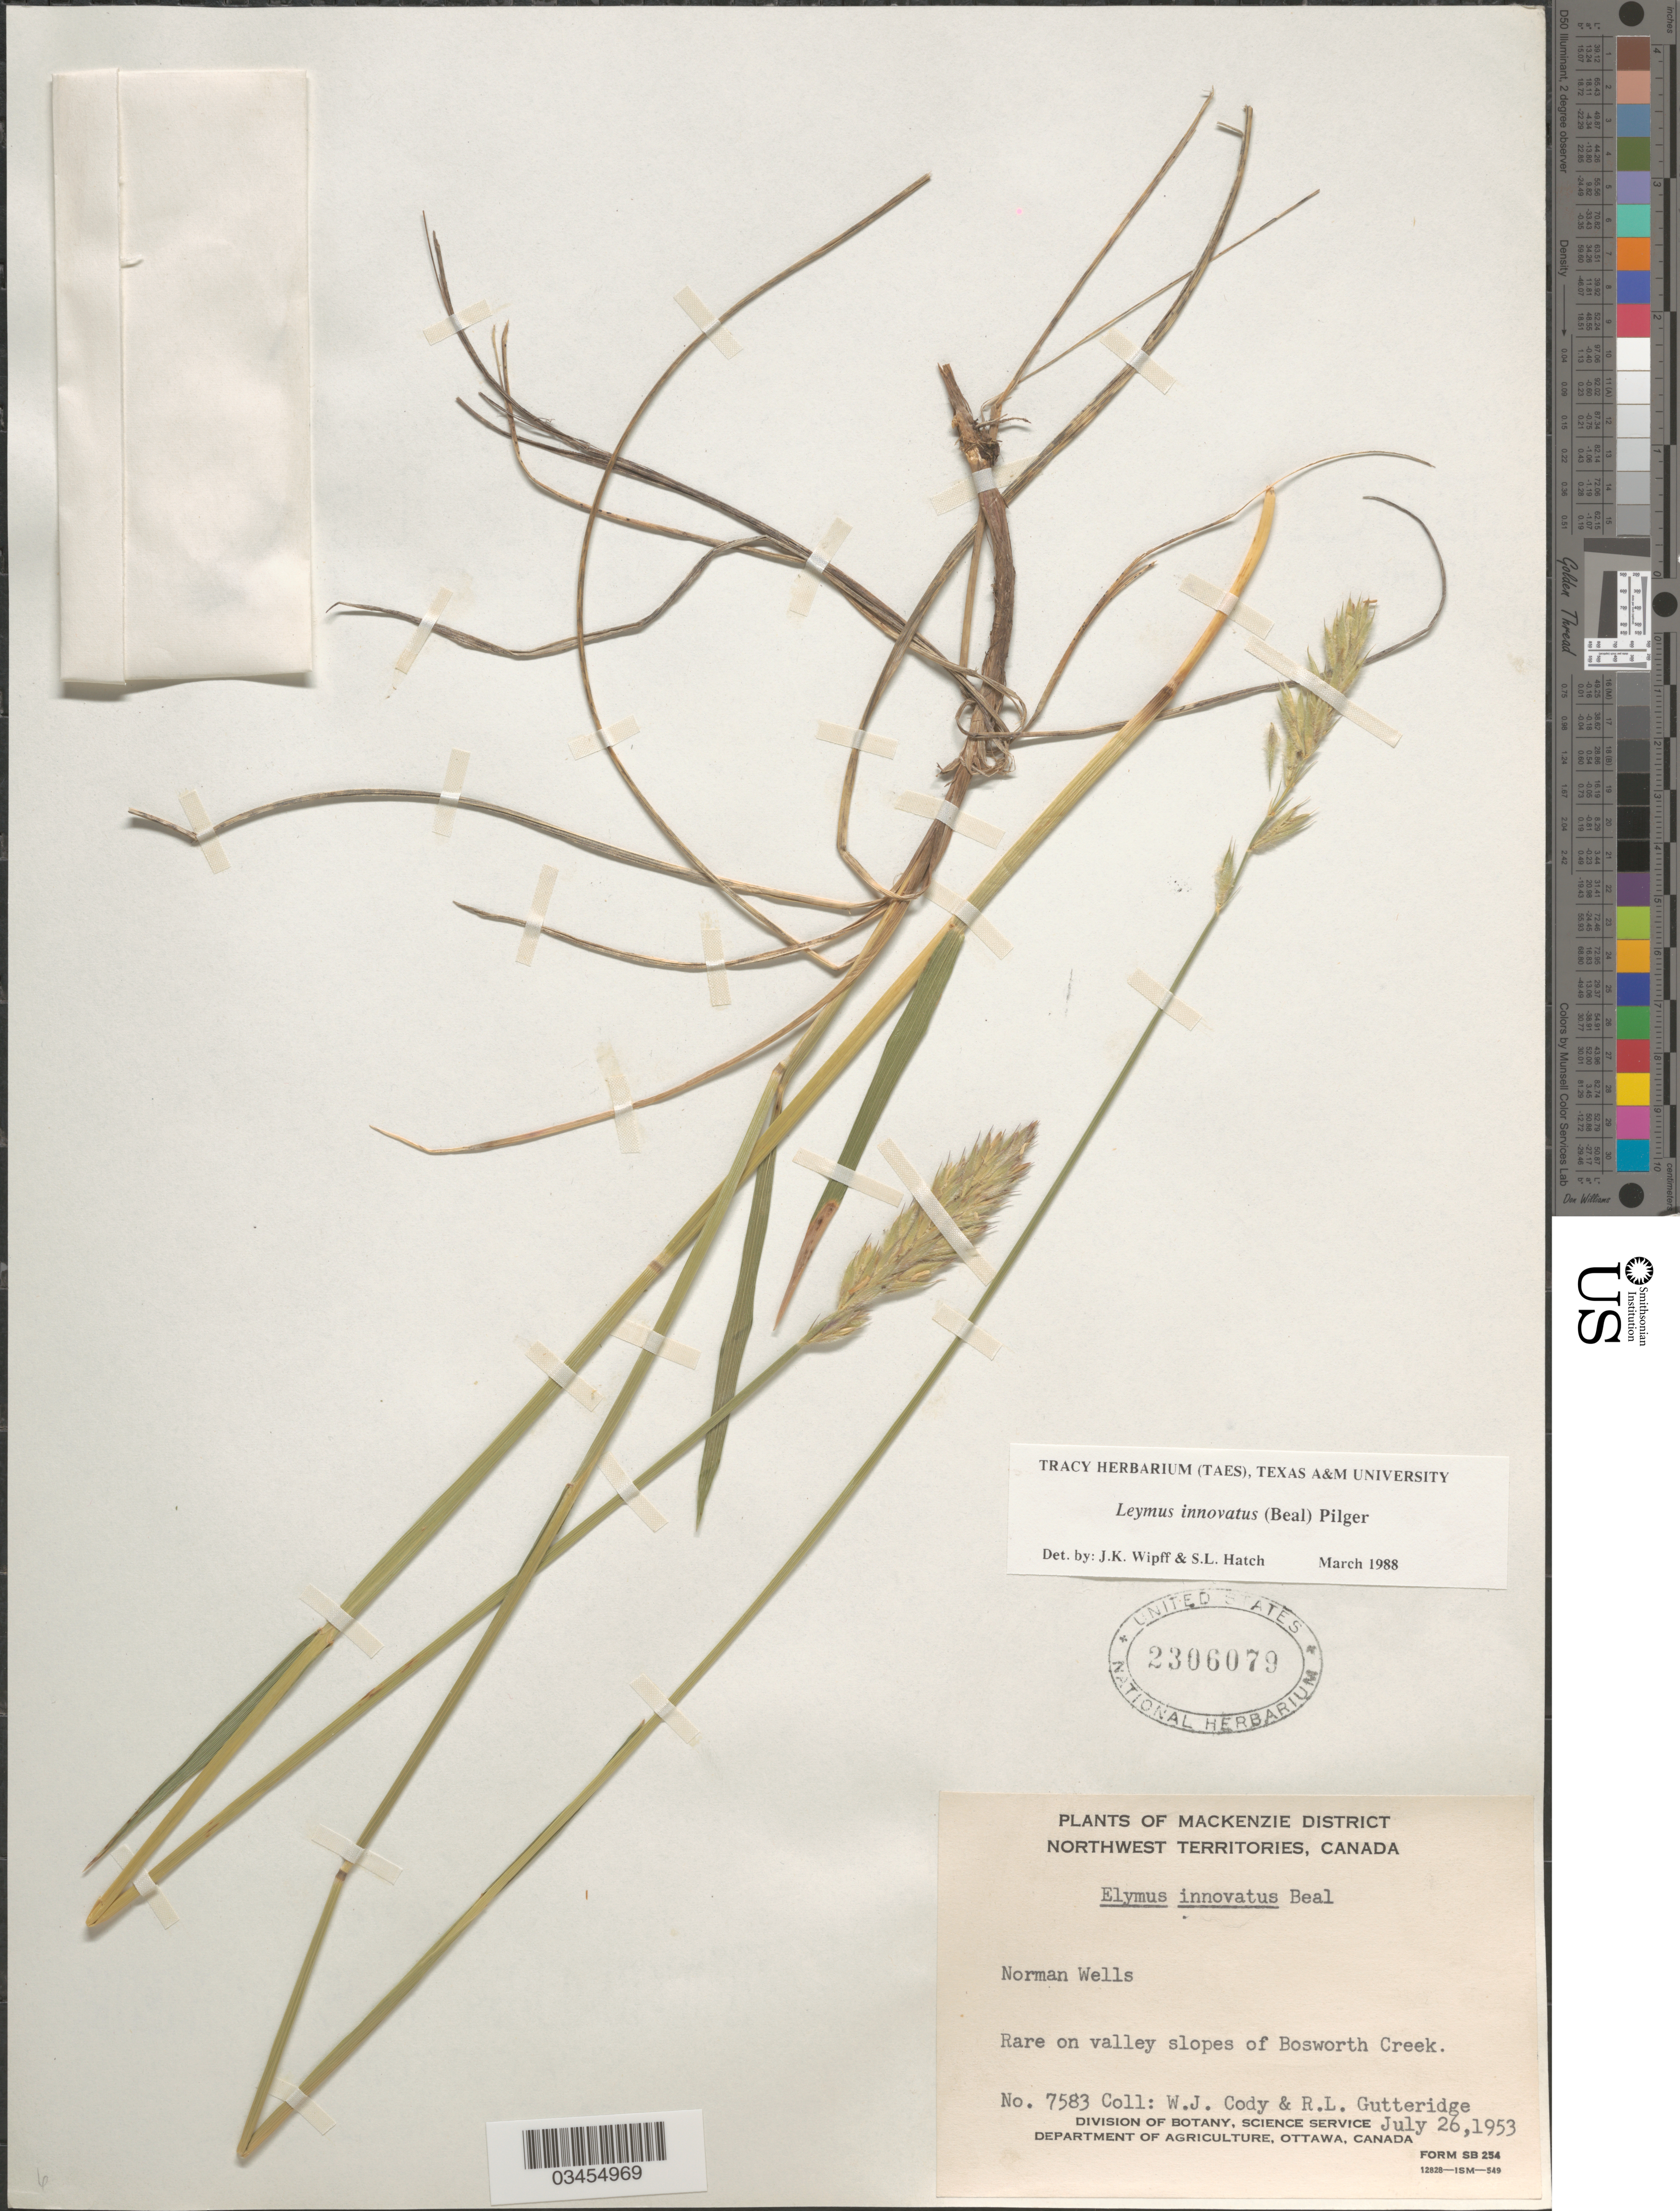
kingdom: Plantae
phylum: Tracheophyta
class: Liliopsida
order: Poales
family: Poaceae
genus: Leymus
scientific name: Leymus innovatus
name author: (W.J. Beal) Pilg.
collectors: W. Cody & R. Gutteridge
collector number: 7583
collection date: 1953-07-26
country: Canada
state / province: Northwest Territories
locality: Mackenzie District. Norman Wells. Rare on valley slopes of Bosworth Creek.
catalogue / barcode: US 2306079